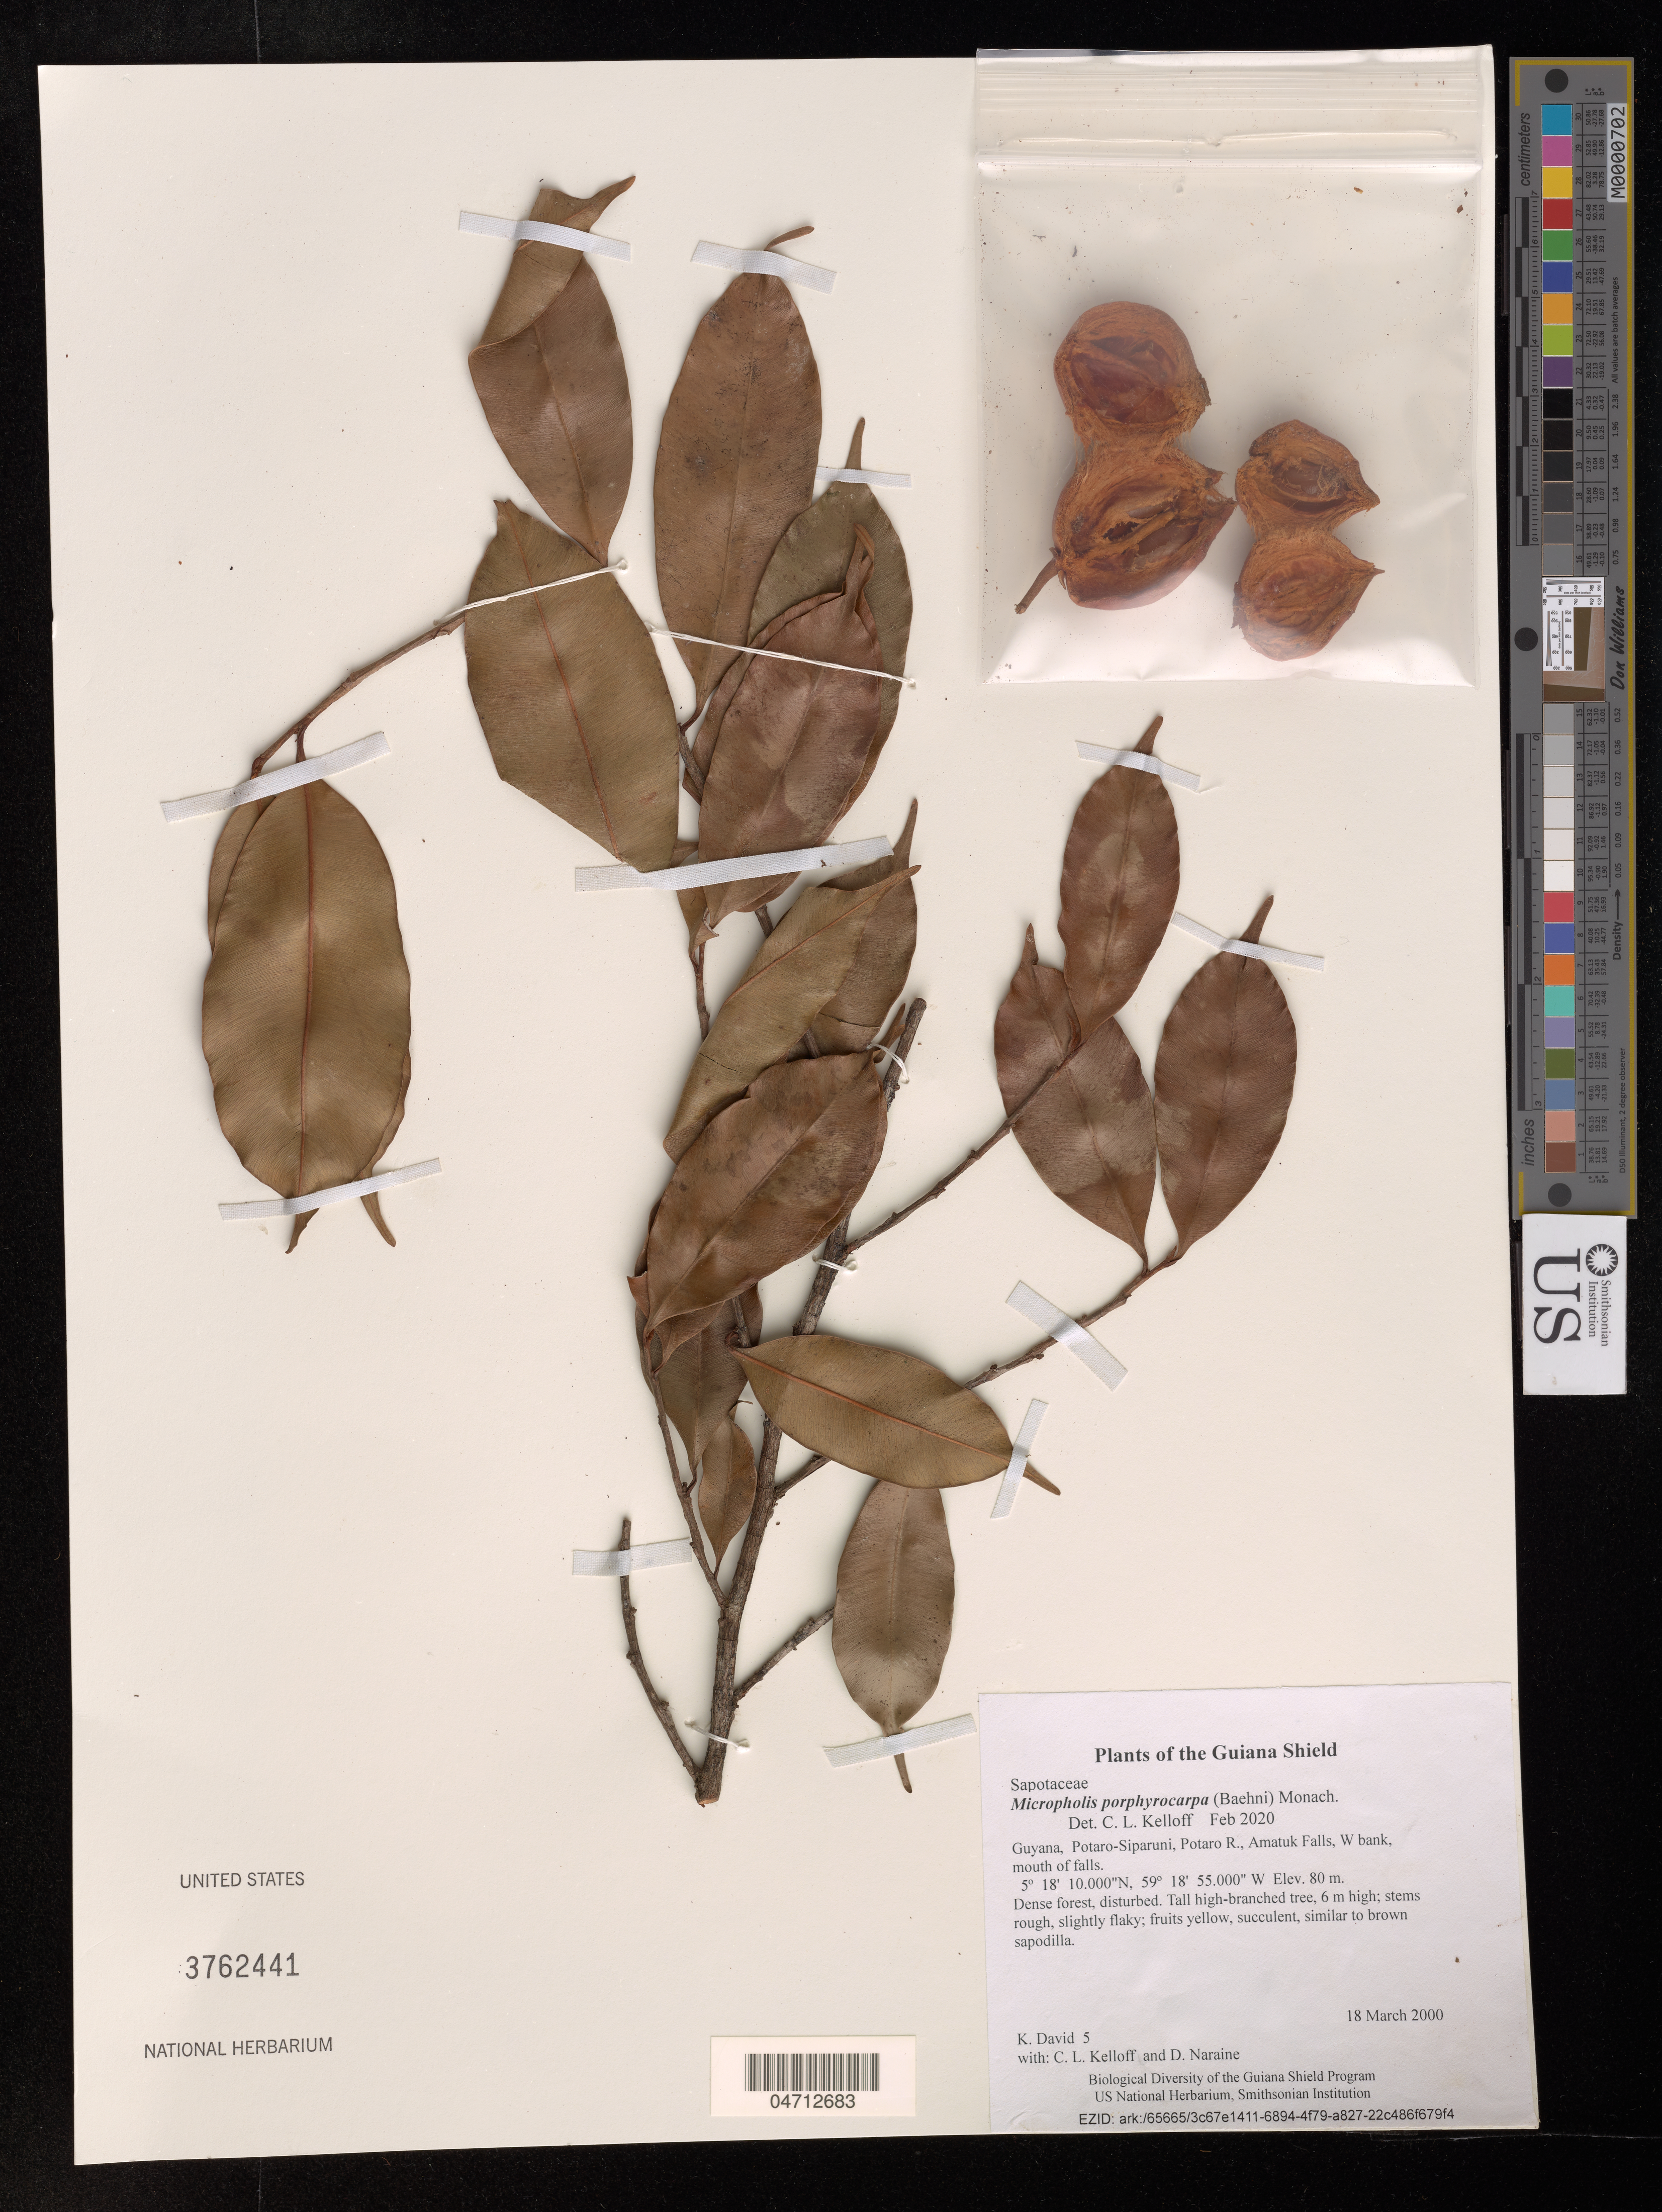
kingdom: Plantae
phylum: Tracheophyta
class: Magnoliopsida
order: Ericales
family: Sapotaceae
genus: Micropholis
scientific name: Micropholis porphyrocarpa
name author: (Baehni) Monach.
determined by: Kelloff, C. L.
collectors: K. David, C. L. Kelloff & D. Naraine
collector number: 5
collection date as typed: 18 March 2000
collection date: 2000-03-18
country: Guyana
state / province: Potaro-Siparuni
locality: Potaro R., Amatuk Falls, W bank, mouth of falls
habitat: Dense forest, disturbed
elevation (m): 80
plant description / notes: One to few seeds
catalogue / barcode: US 3762441